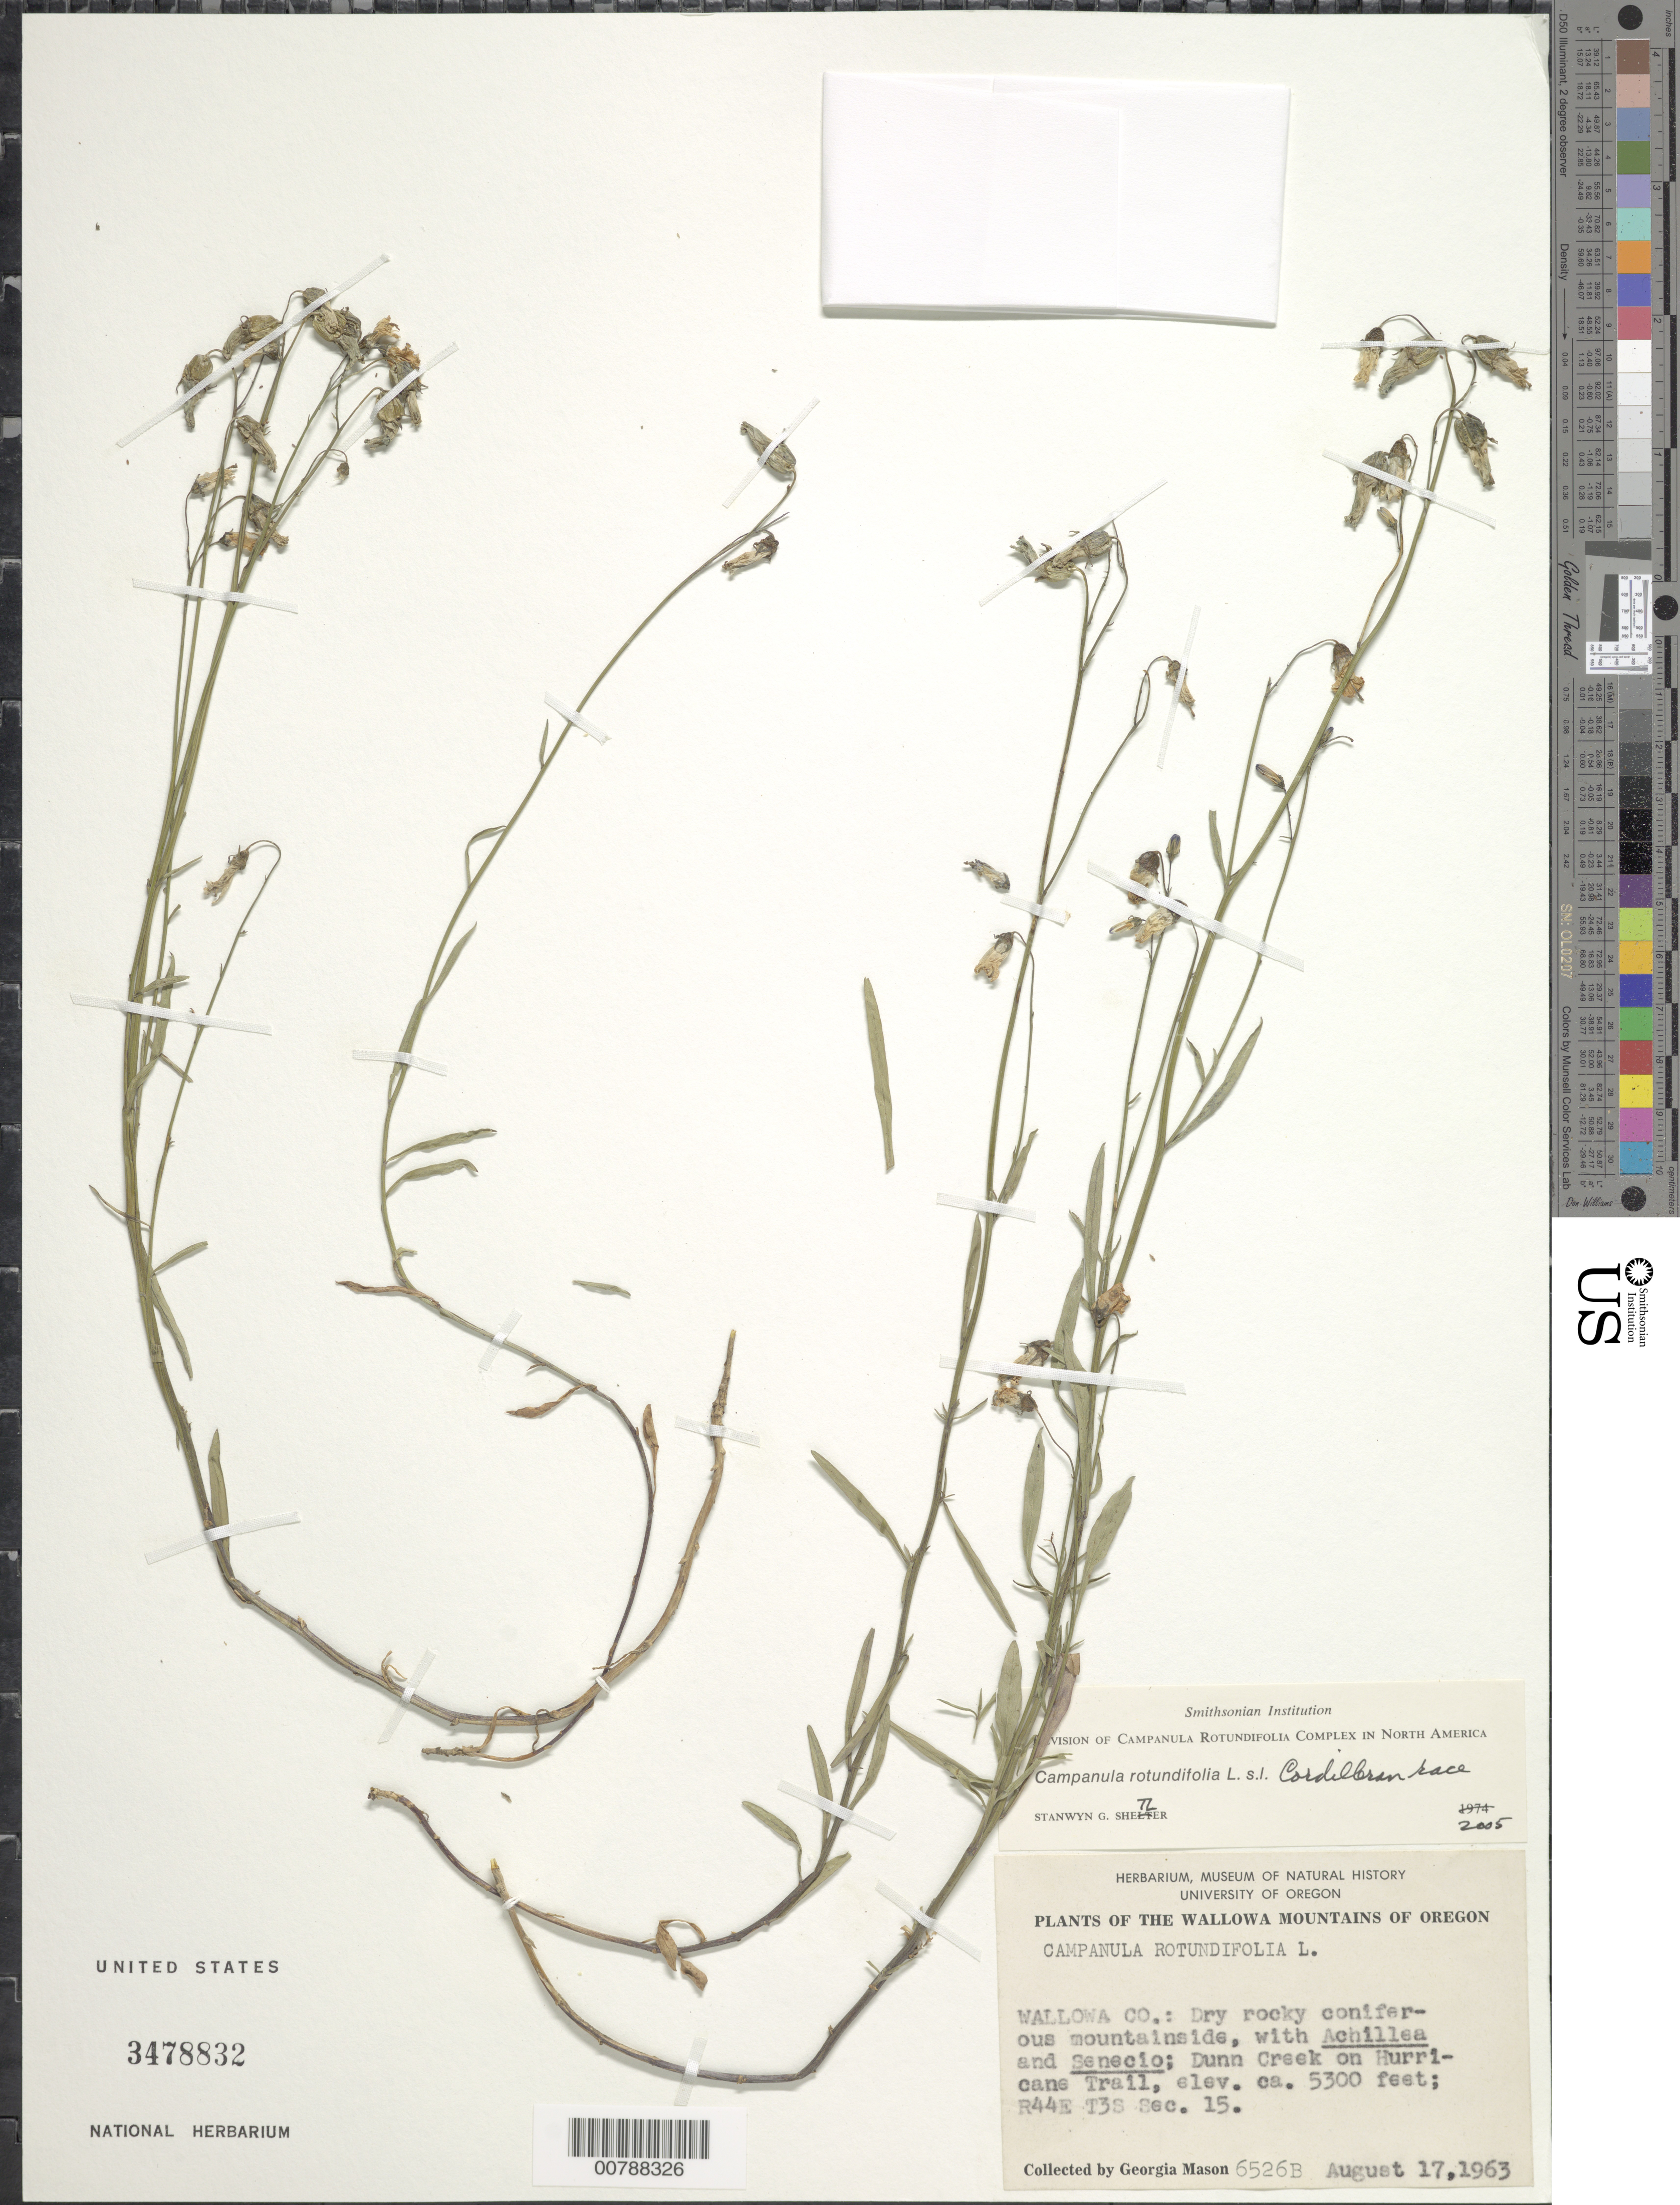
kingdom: Plantae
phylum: Tracheophyta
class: Magnoliopsida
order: Asterales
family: Campanulaceae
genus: Campanula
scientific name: Campanula rotundifolia L. Cordilleran race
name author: L.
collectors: G. Mason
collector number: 6526B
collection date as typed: August 17, 1963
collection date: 1963-08-17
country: United States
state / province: Oregon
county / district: Wallowa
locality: Dunn Creek on Hurricane Trail. R44E T3S Sec. 15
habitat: Dry rocky coniferous mountainside, with Achillea and Senecio.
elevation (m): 1615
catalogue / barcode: US 3478832